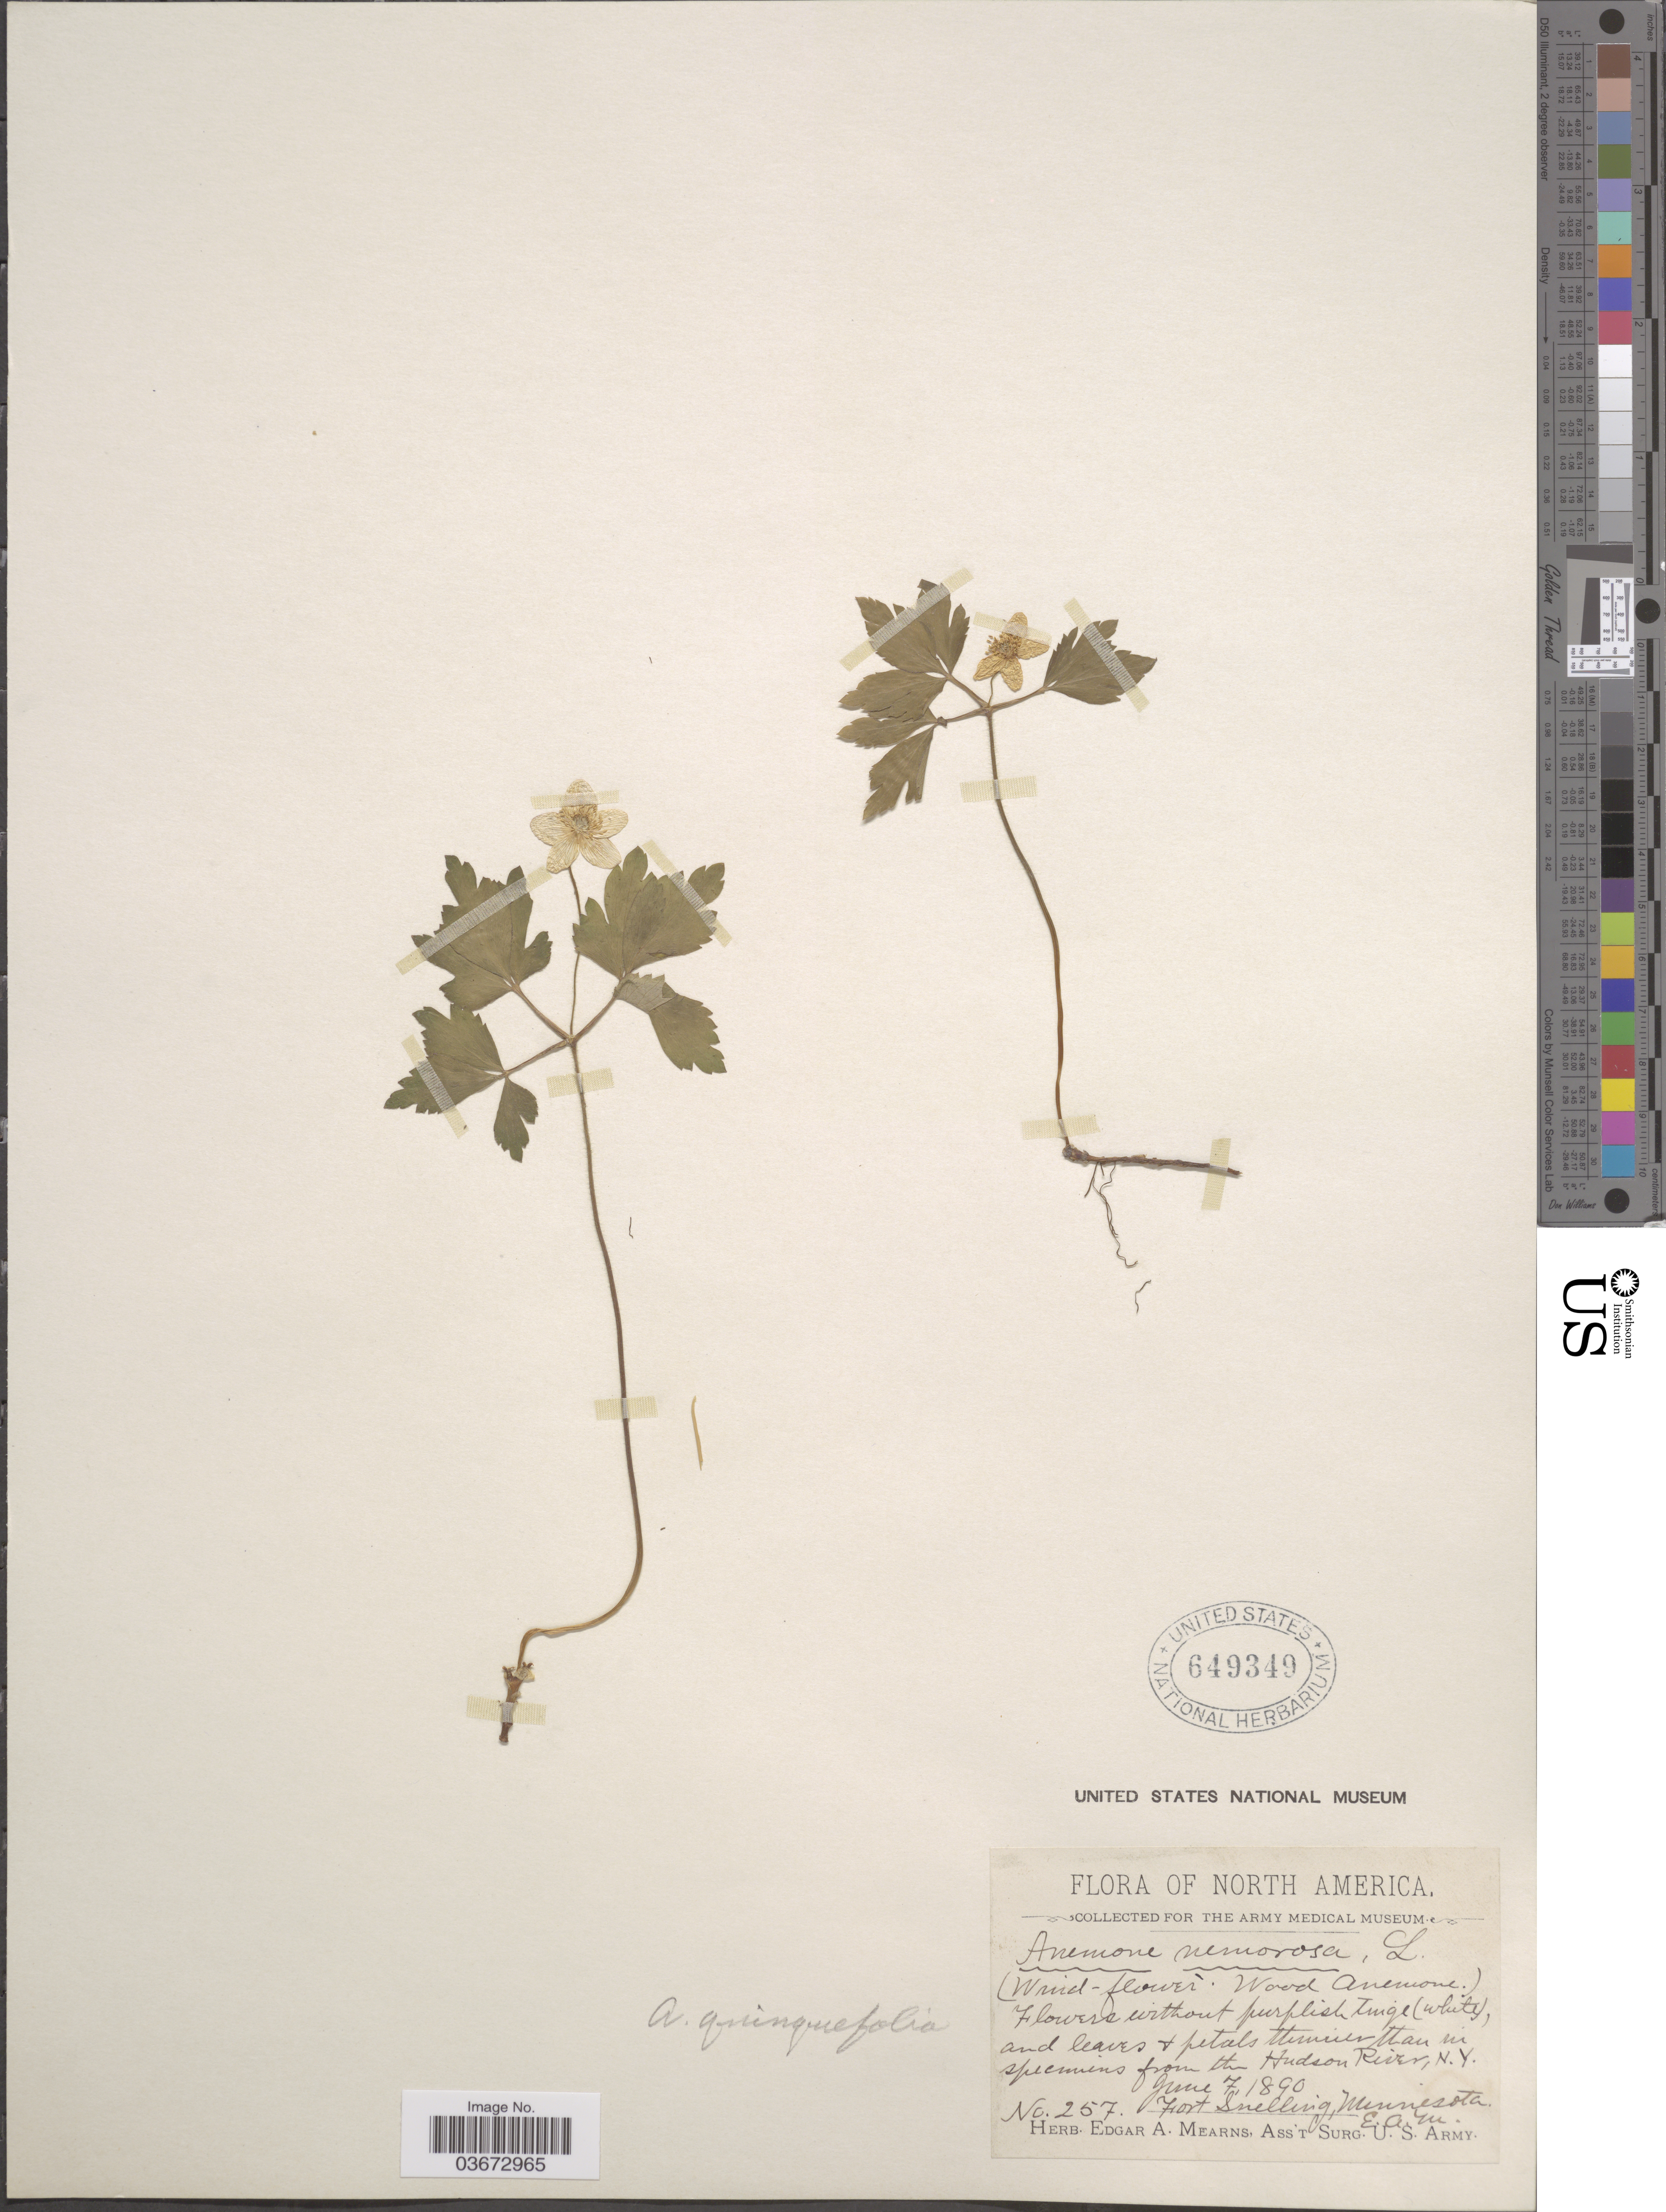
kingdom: Plantae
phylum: Tracheophyta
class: Magnoliopsida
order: Ranunculales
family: Ranunculaceae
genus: Anemone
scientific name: Anemone quinquefolia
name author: L.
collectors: E. A. Mearns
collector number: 257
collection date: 1890-06-07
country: United States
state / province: Minnesota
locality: The Hudson River, N. Y. Fort Snelling, Minnesota.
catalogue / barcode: US 649349